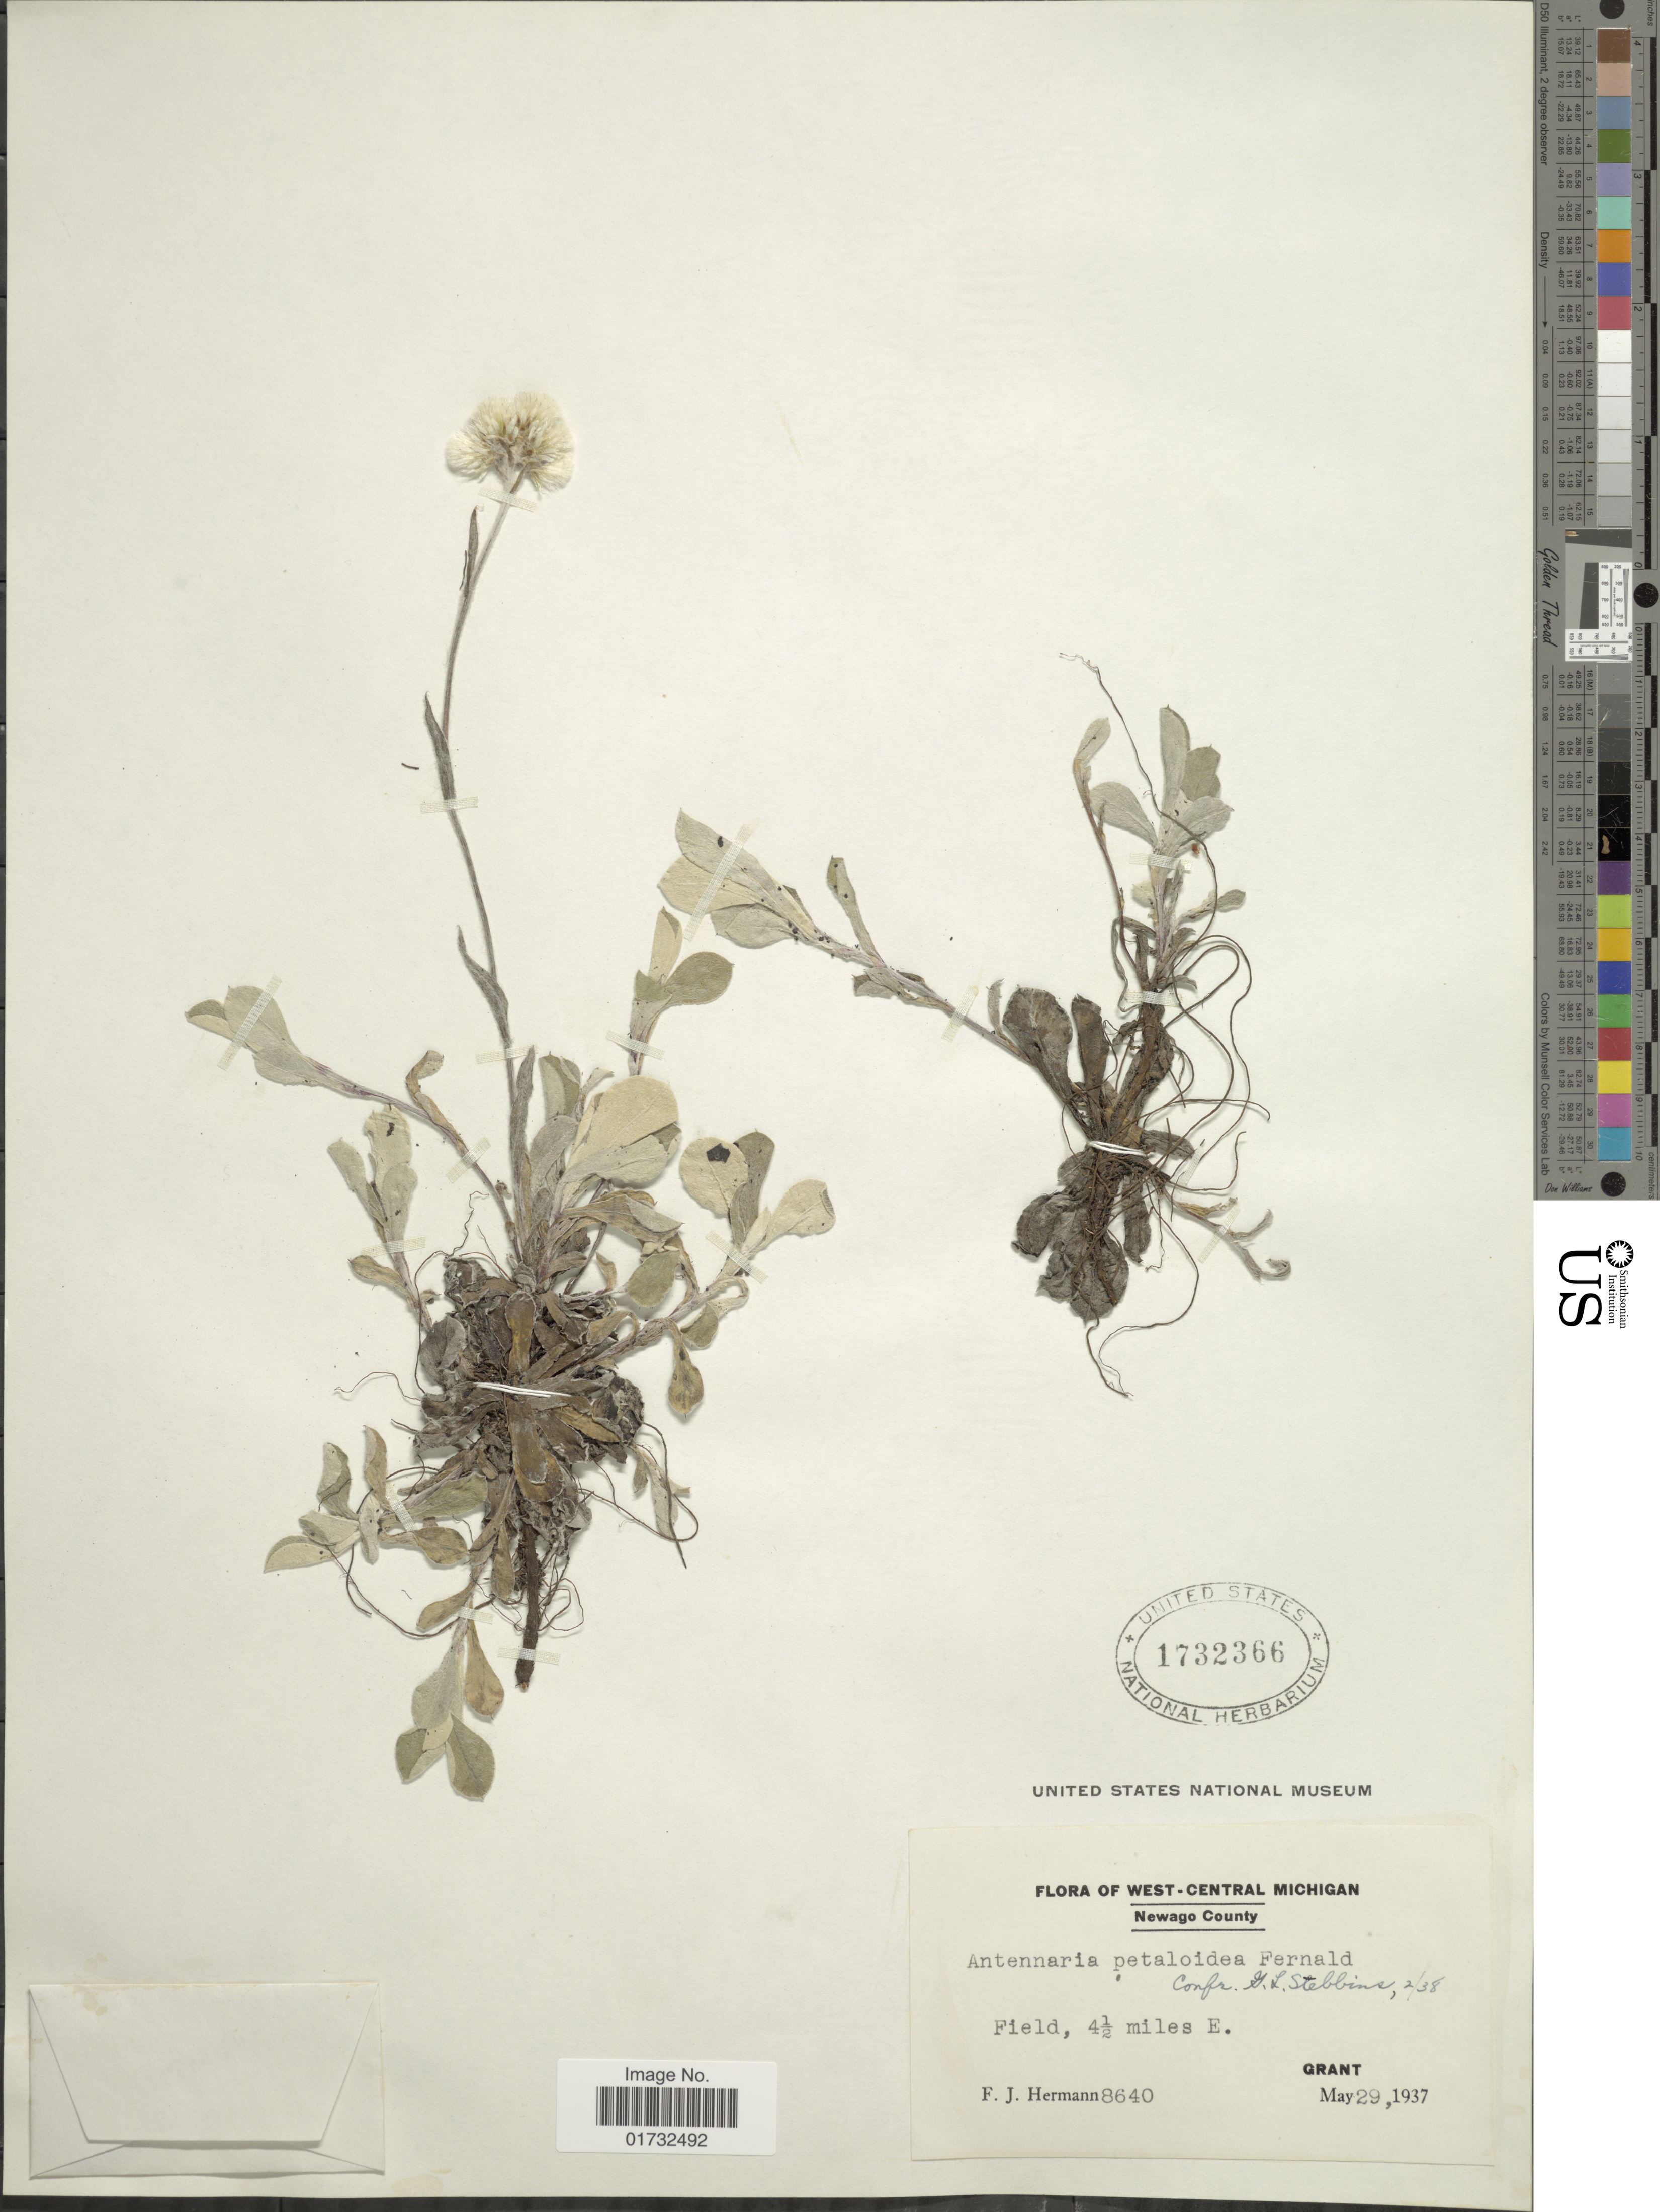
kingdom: Plantae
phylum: Tracheophyta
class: Magnoliopsida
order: Asterales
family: Asteraceae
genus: Antennaria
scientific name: Antennaria petaloidea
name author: (Fernald) Fernald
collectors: F. J. Hermann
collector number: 8640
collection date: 1937-05-29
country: United States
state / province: Michigan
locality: West-central Michigan. Newago County. 4½ miles E. Grant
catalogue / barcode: US 1732366